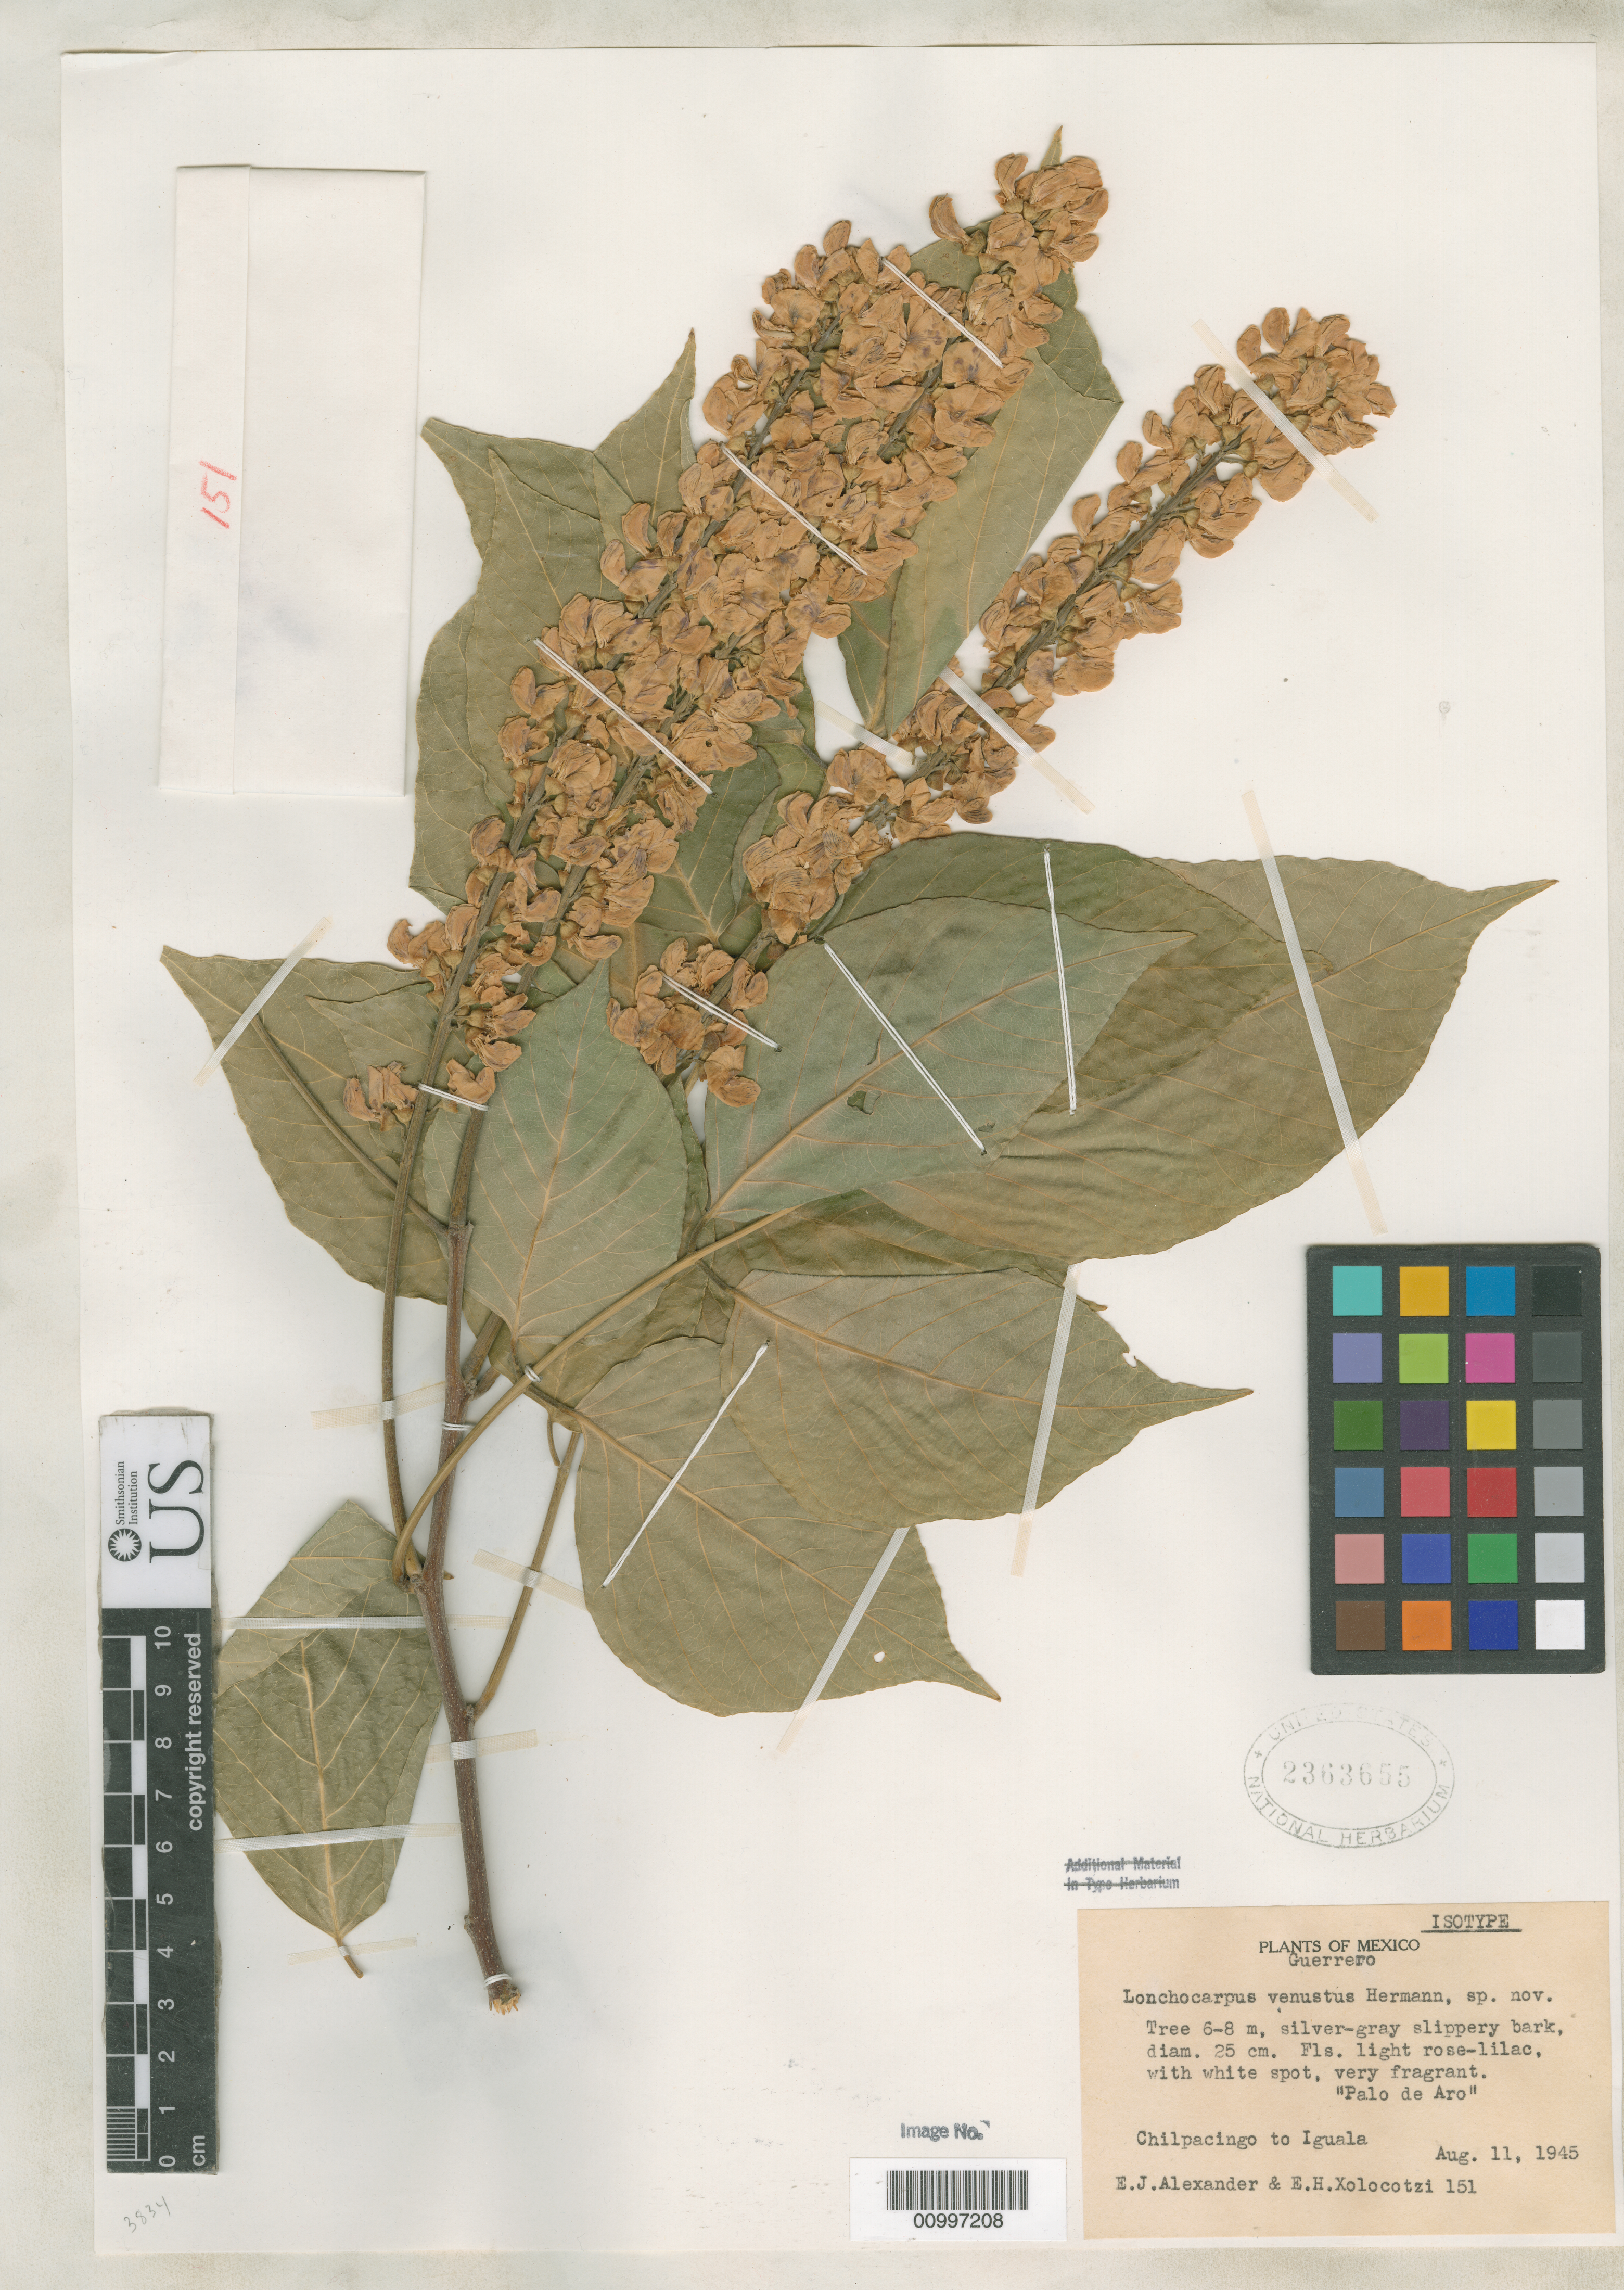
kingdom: Plantae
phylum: Tracheophyta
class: Magnoliopsida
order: Fabales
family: Fabaceae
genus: Lonchocarpus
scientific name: Lonchocarpus venustus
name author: F.J. Herm.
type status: Isotype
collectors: E. J. Alexander & E. I. Hernández-X.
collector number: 151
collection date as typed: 11 Aug 1945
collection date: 1945-08-11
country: Mexico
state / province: Guerrero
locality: Chilpacingo to Iguala.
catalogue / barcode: US 2363655